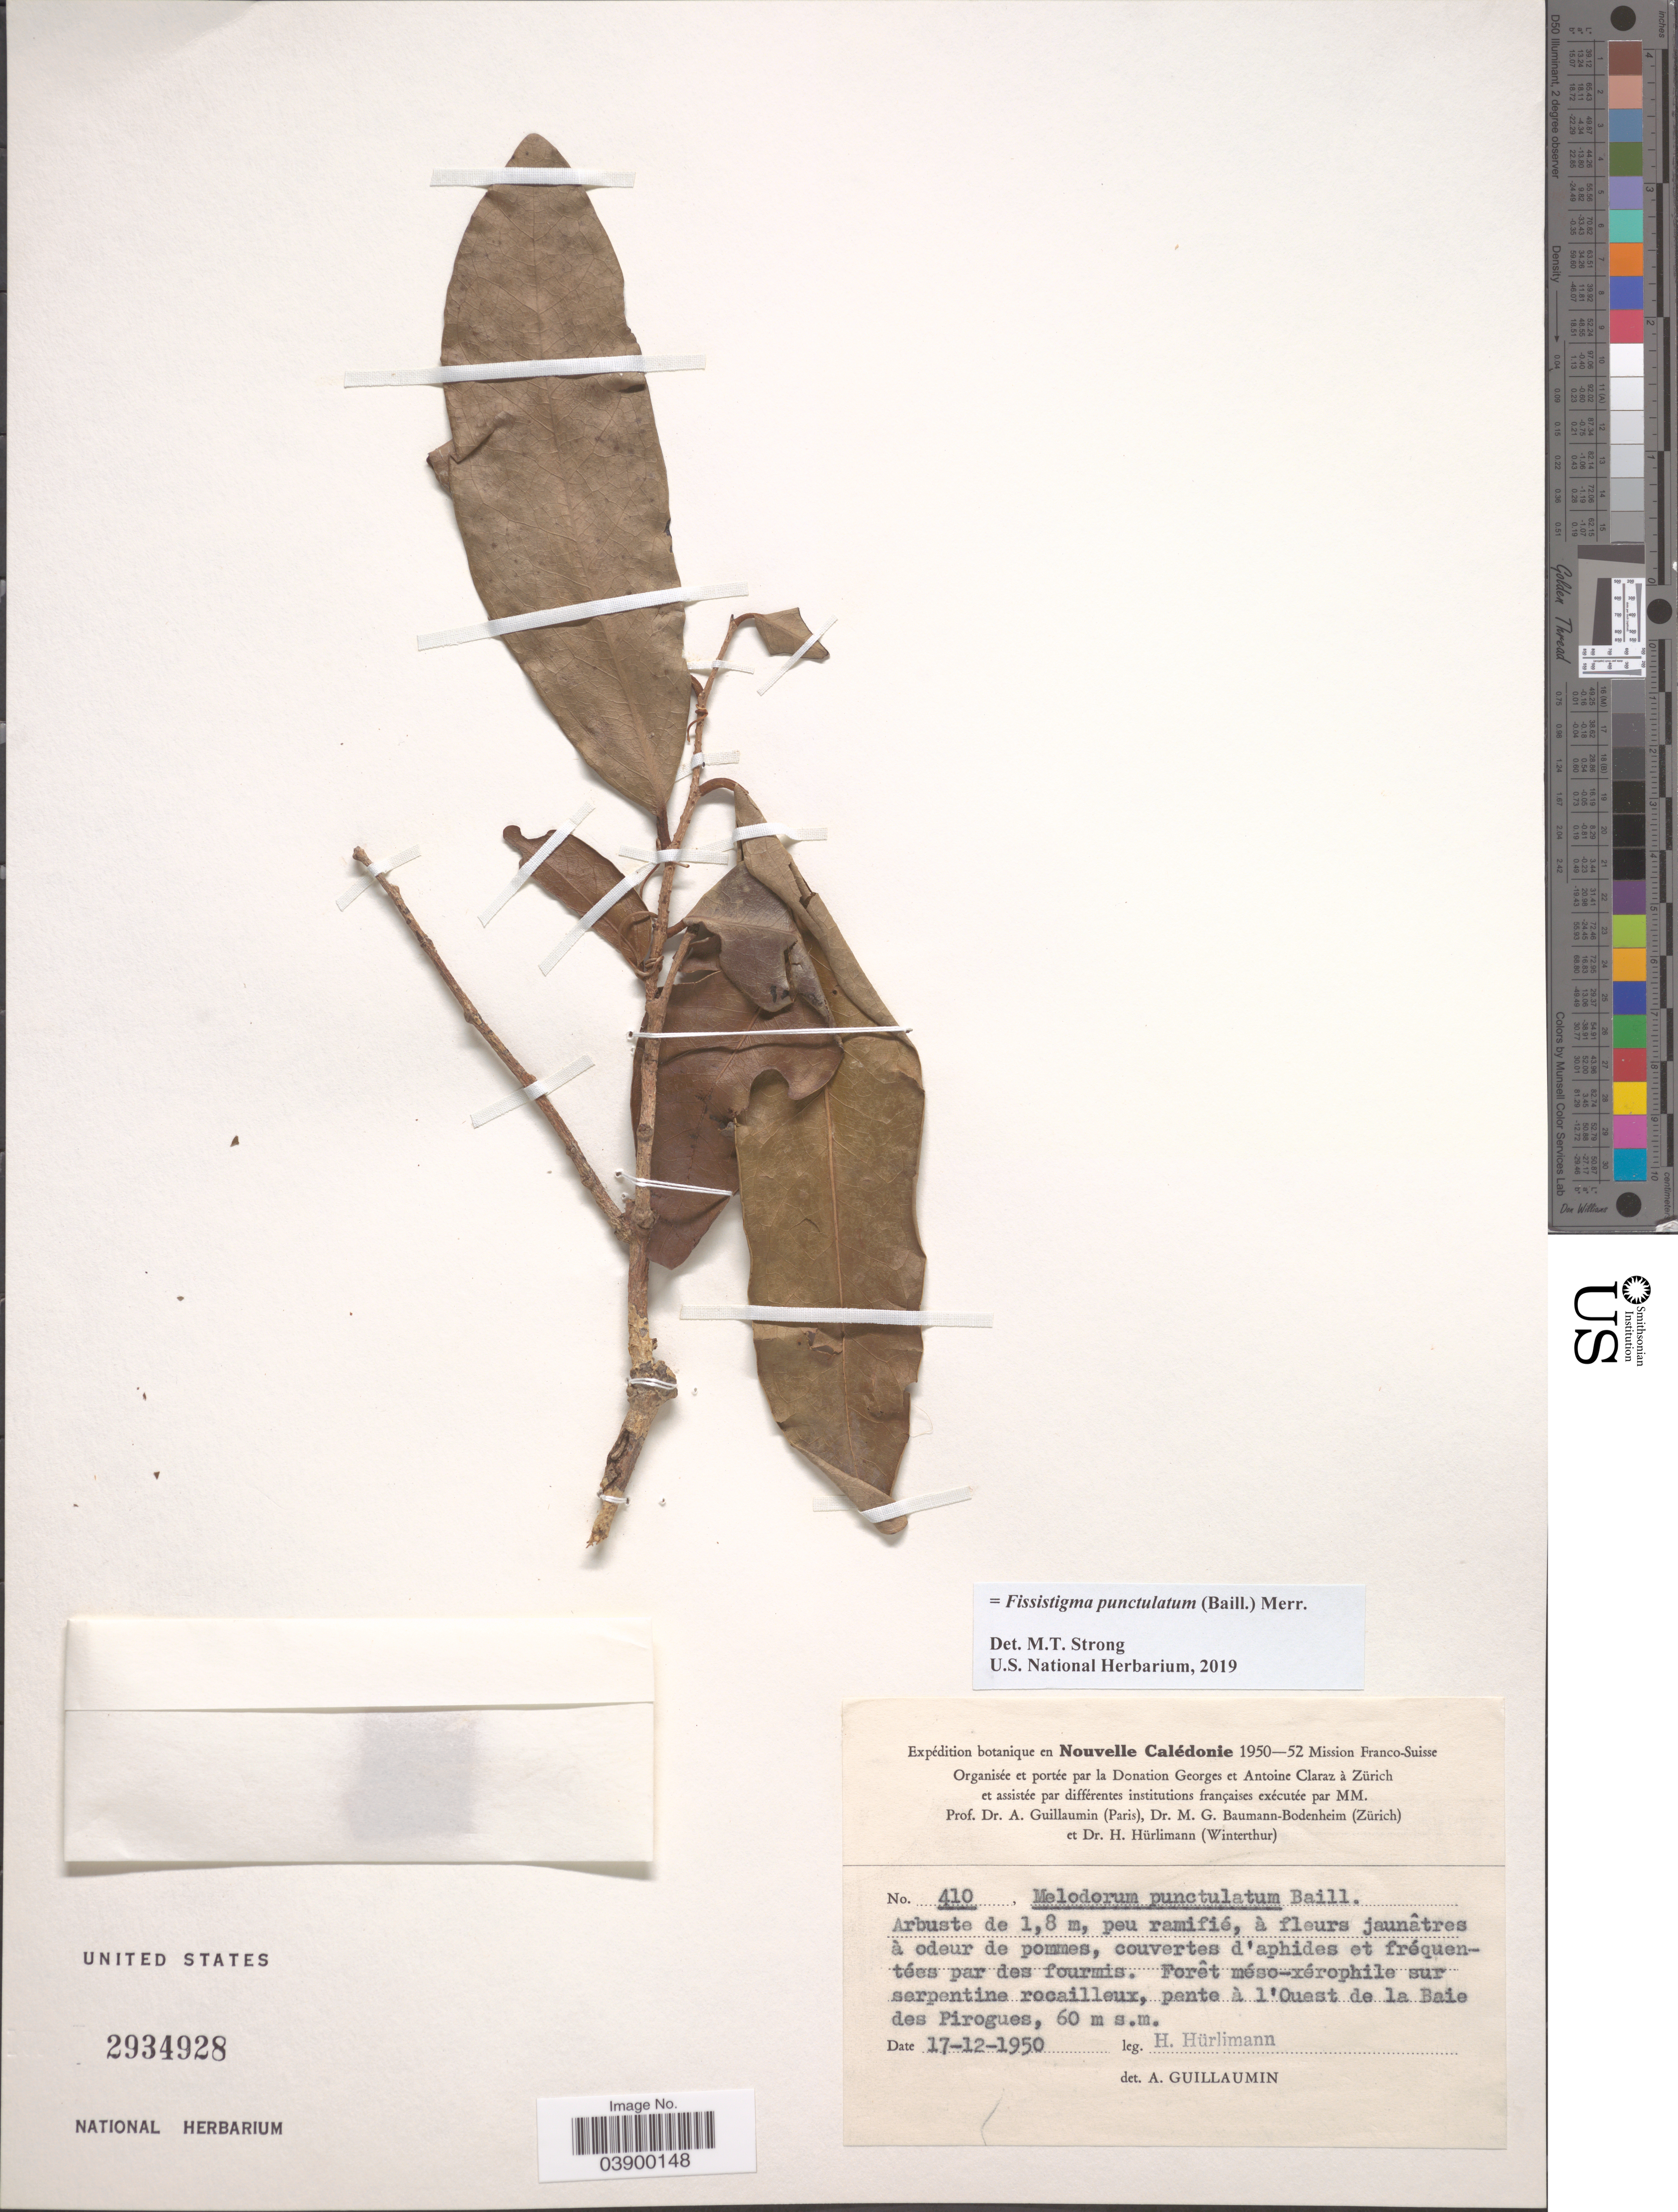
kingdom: Plantae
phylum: Tracheophyta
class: Magnoliopsida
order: Magnoliales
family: Annonaceae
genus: Fissistigma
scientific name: Fissistigma punctulatum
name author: (Baill.) Merr.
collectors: H. Hürlimann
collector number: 410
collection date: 1950-12-17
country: New Caledonia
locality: Nouvelle Calédonie. Pente à l'Ouest de la Baie des Pirogues.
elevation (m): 60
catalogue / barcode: US 2934928